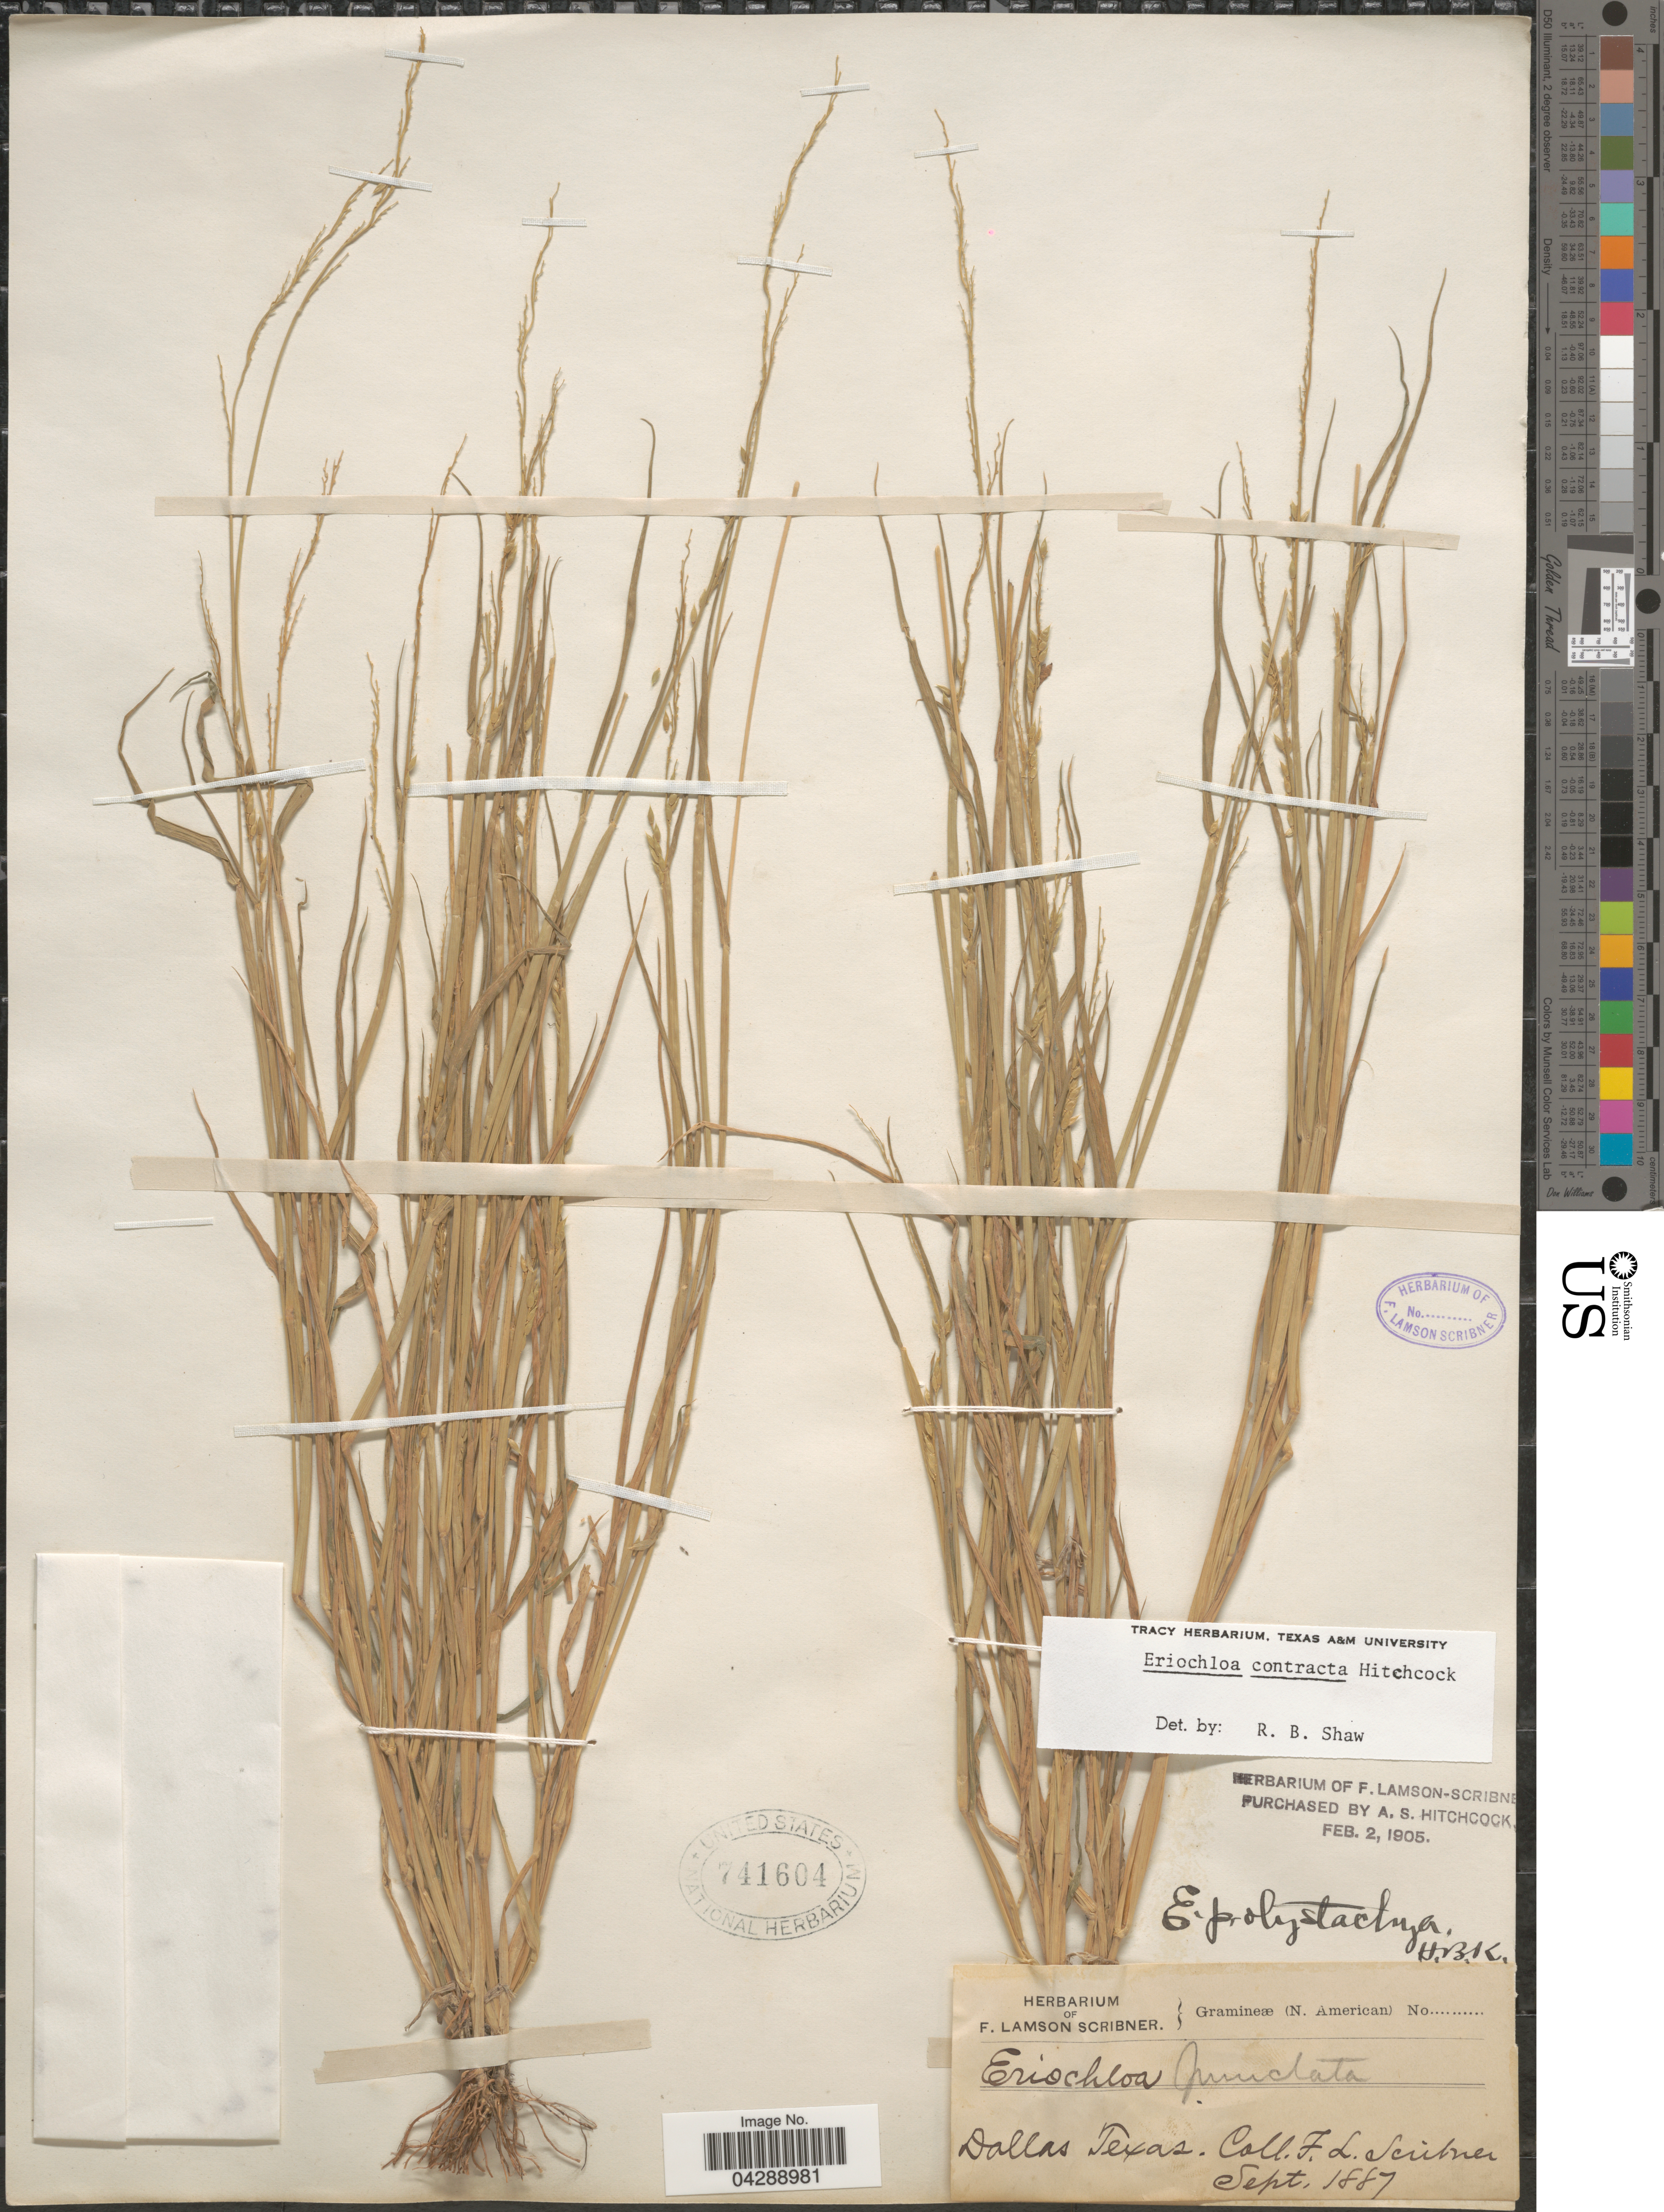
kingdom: Plantae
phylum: Tracheophyta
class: Liliopsida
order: Poales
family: Poaceae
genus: Eriochloa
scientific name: Eriochloa contracta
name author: Hitchc.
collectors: F. L. Scribner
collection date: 1887-09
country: United States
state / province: Texas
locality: Dallas.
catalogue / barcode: US 741604